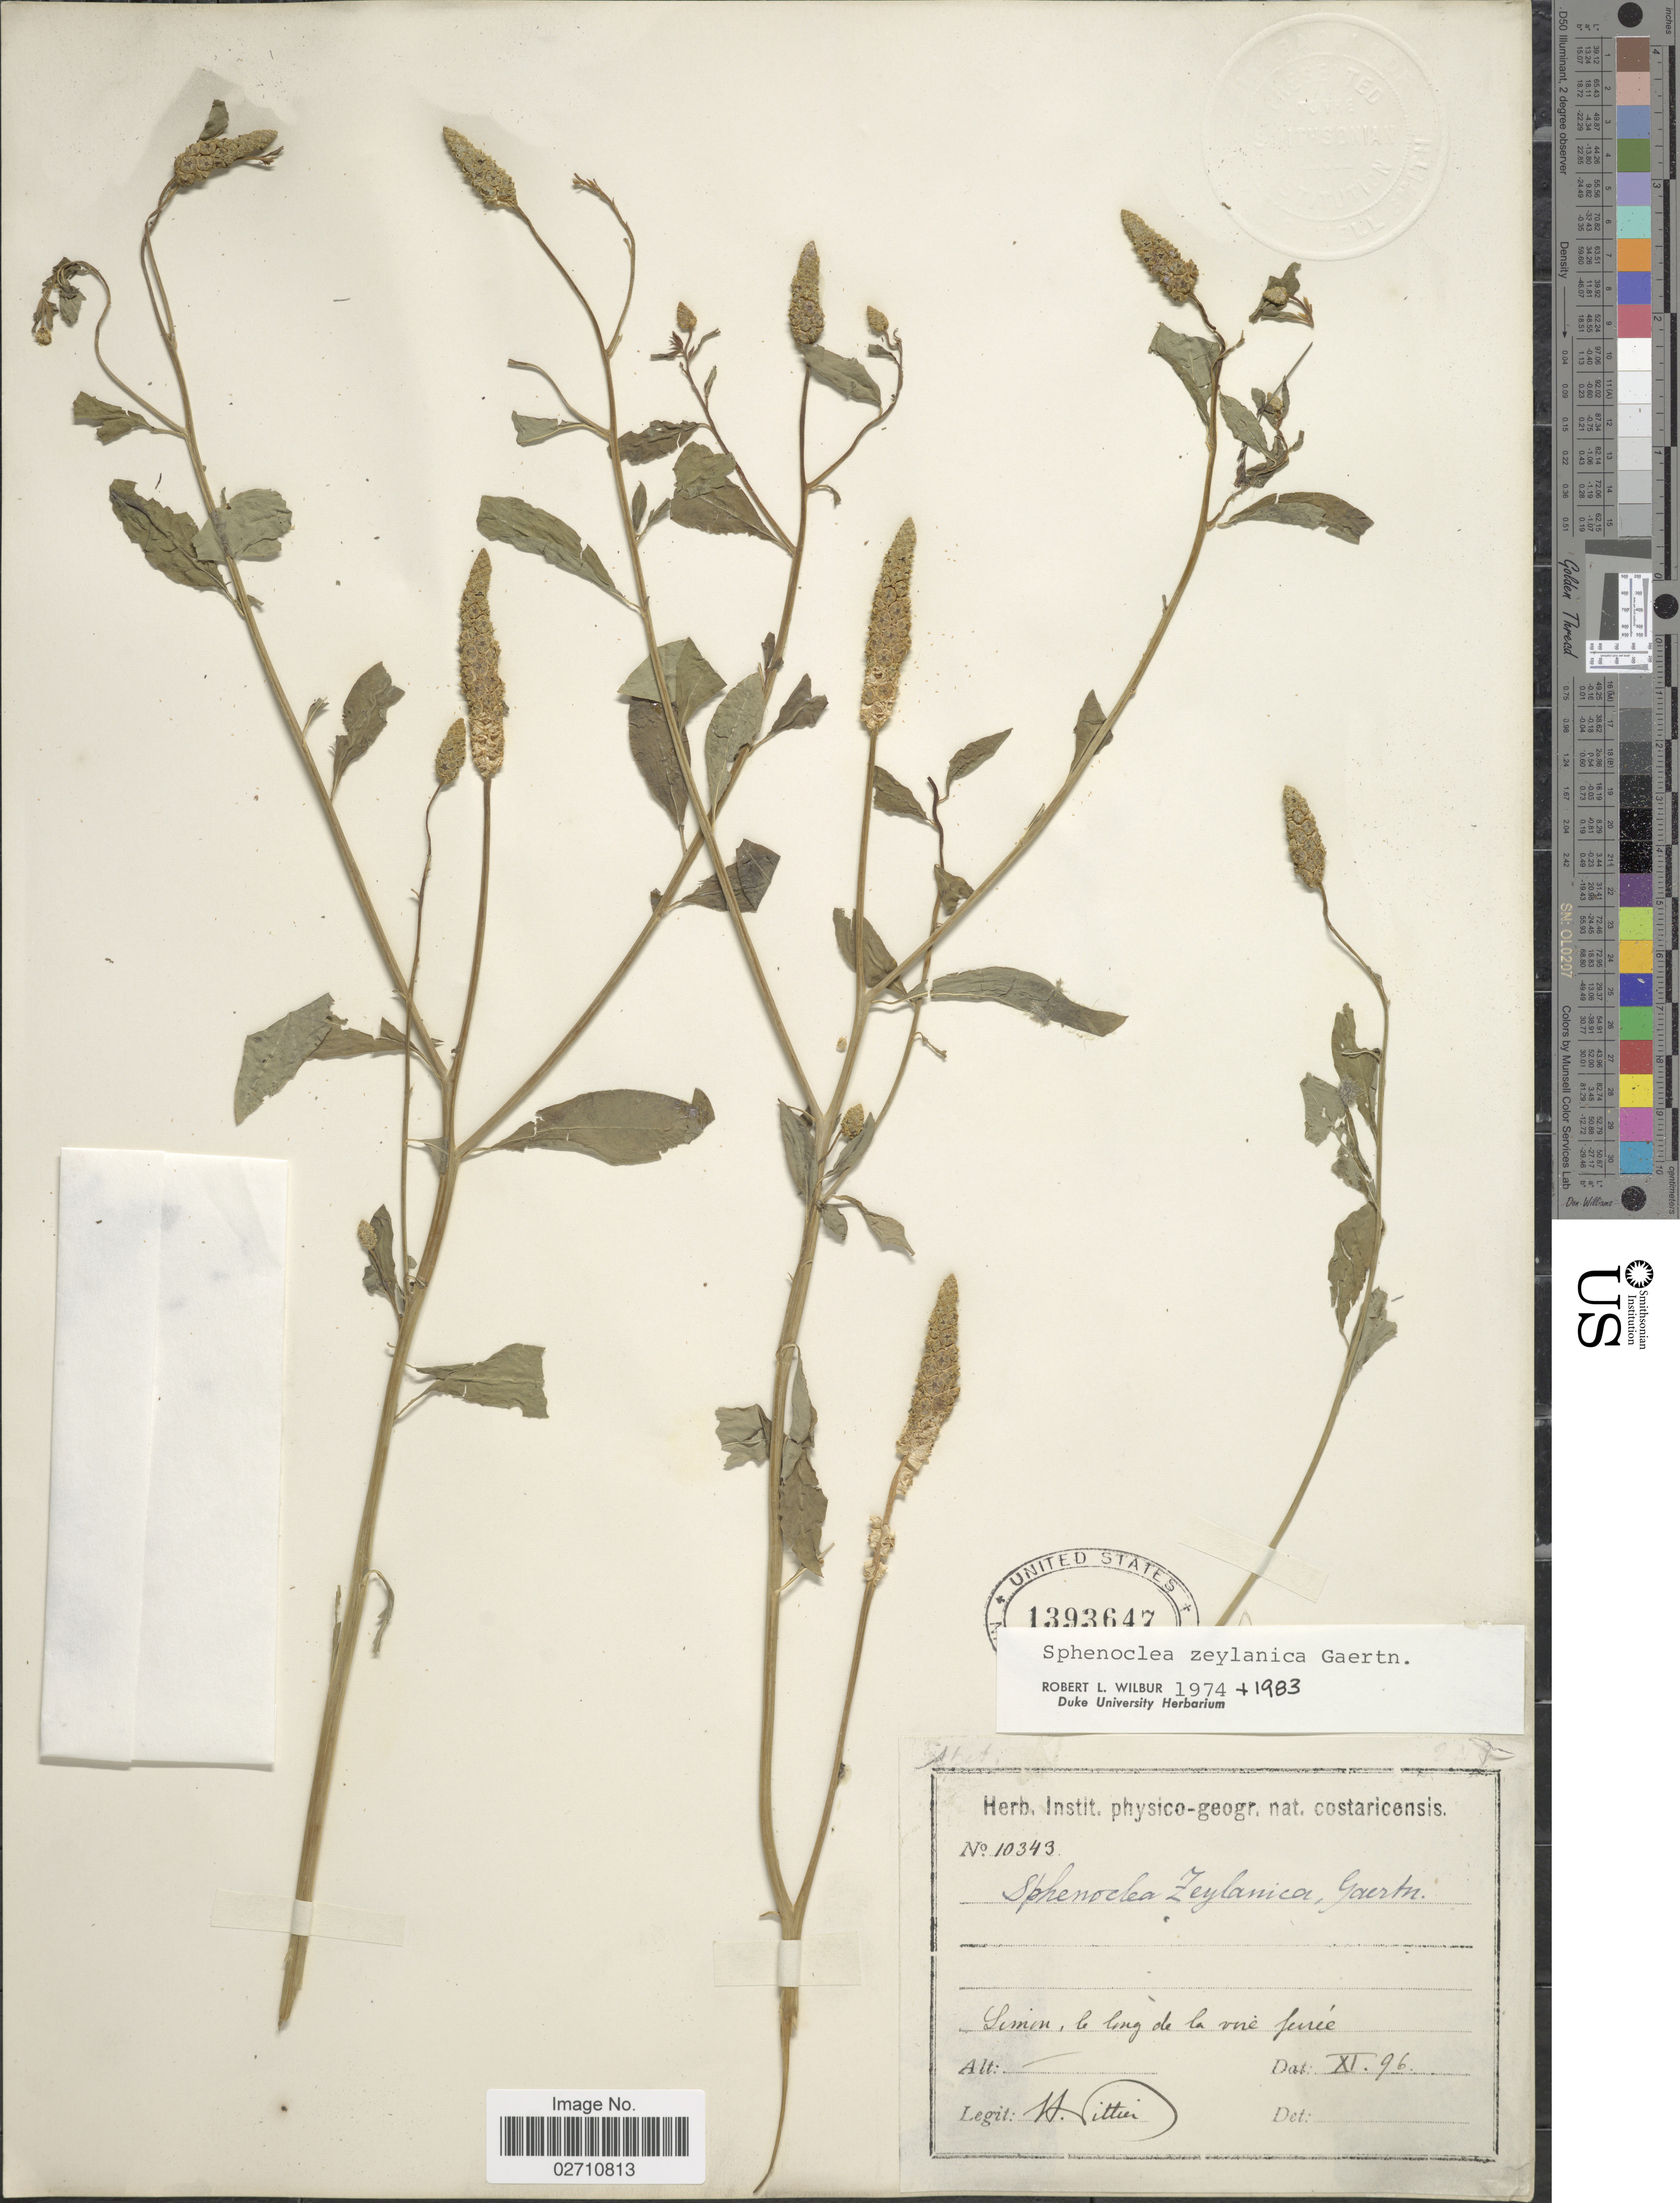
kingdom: Plantae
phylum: Tracheophyta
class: Magnoliopsida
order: Solanales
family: Sphenocleaceae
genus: Sphenoclea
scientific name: Sphenoclea zeylanica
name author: Gaertn.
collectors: H. F. Pittier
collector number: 10343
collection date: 1896-11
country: Costa Rica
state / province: Limón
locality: Le long de la vire ferree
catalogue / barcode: US 1393647